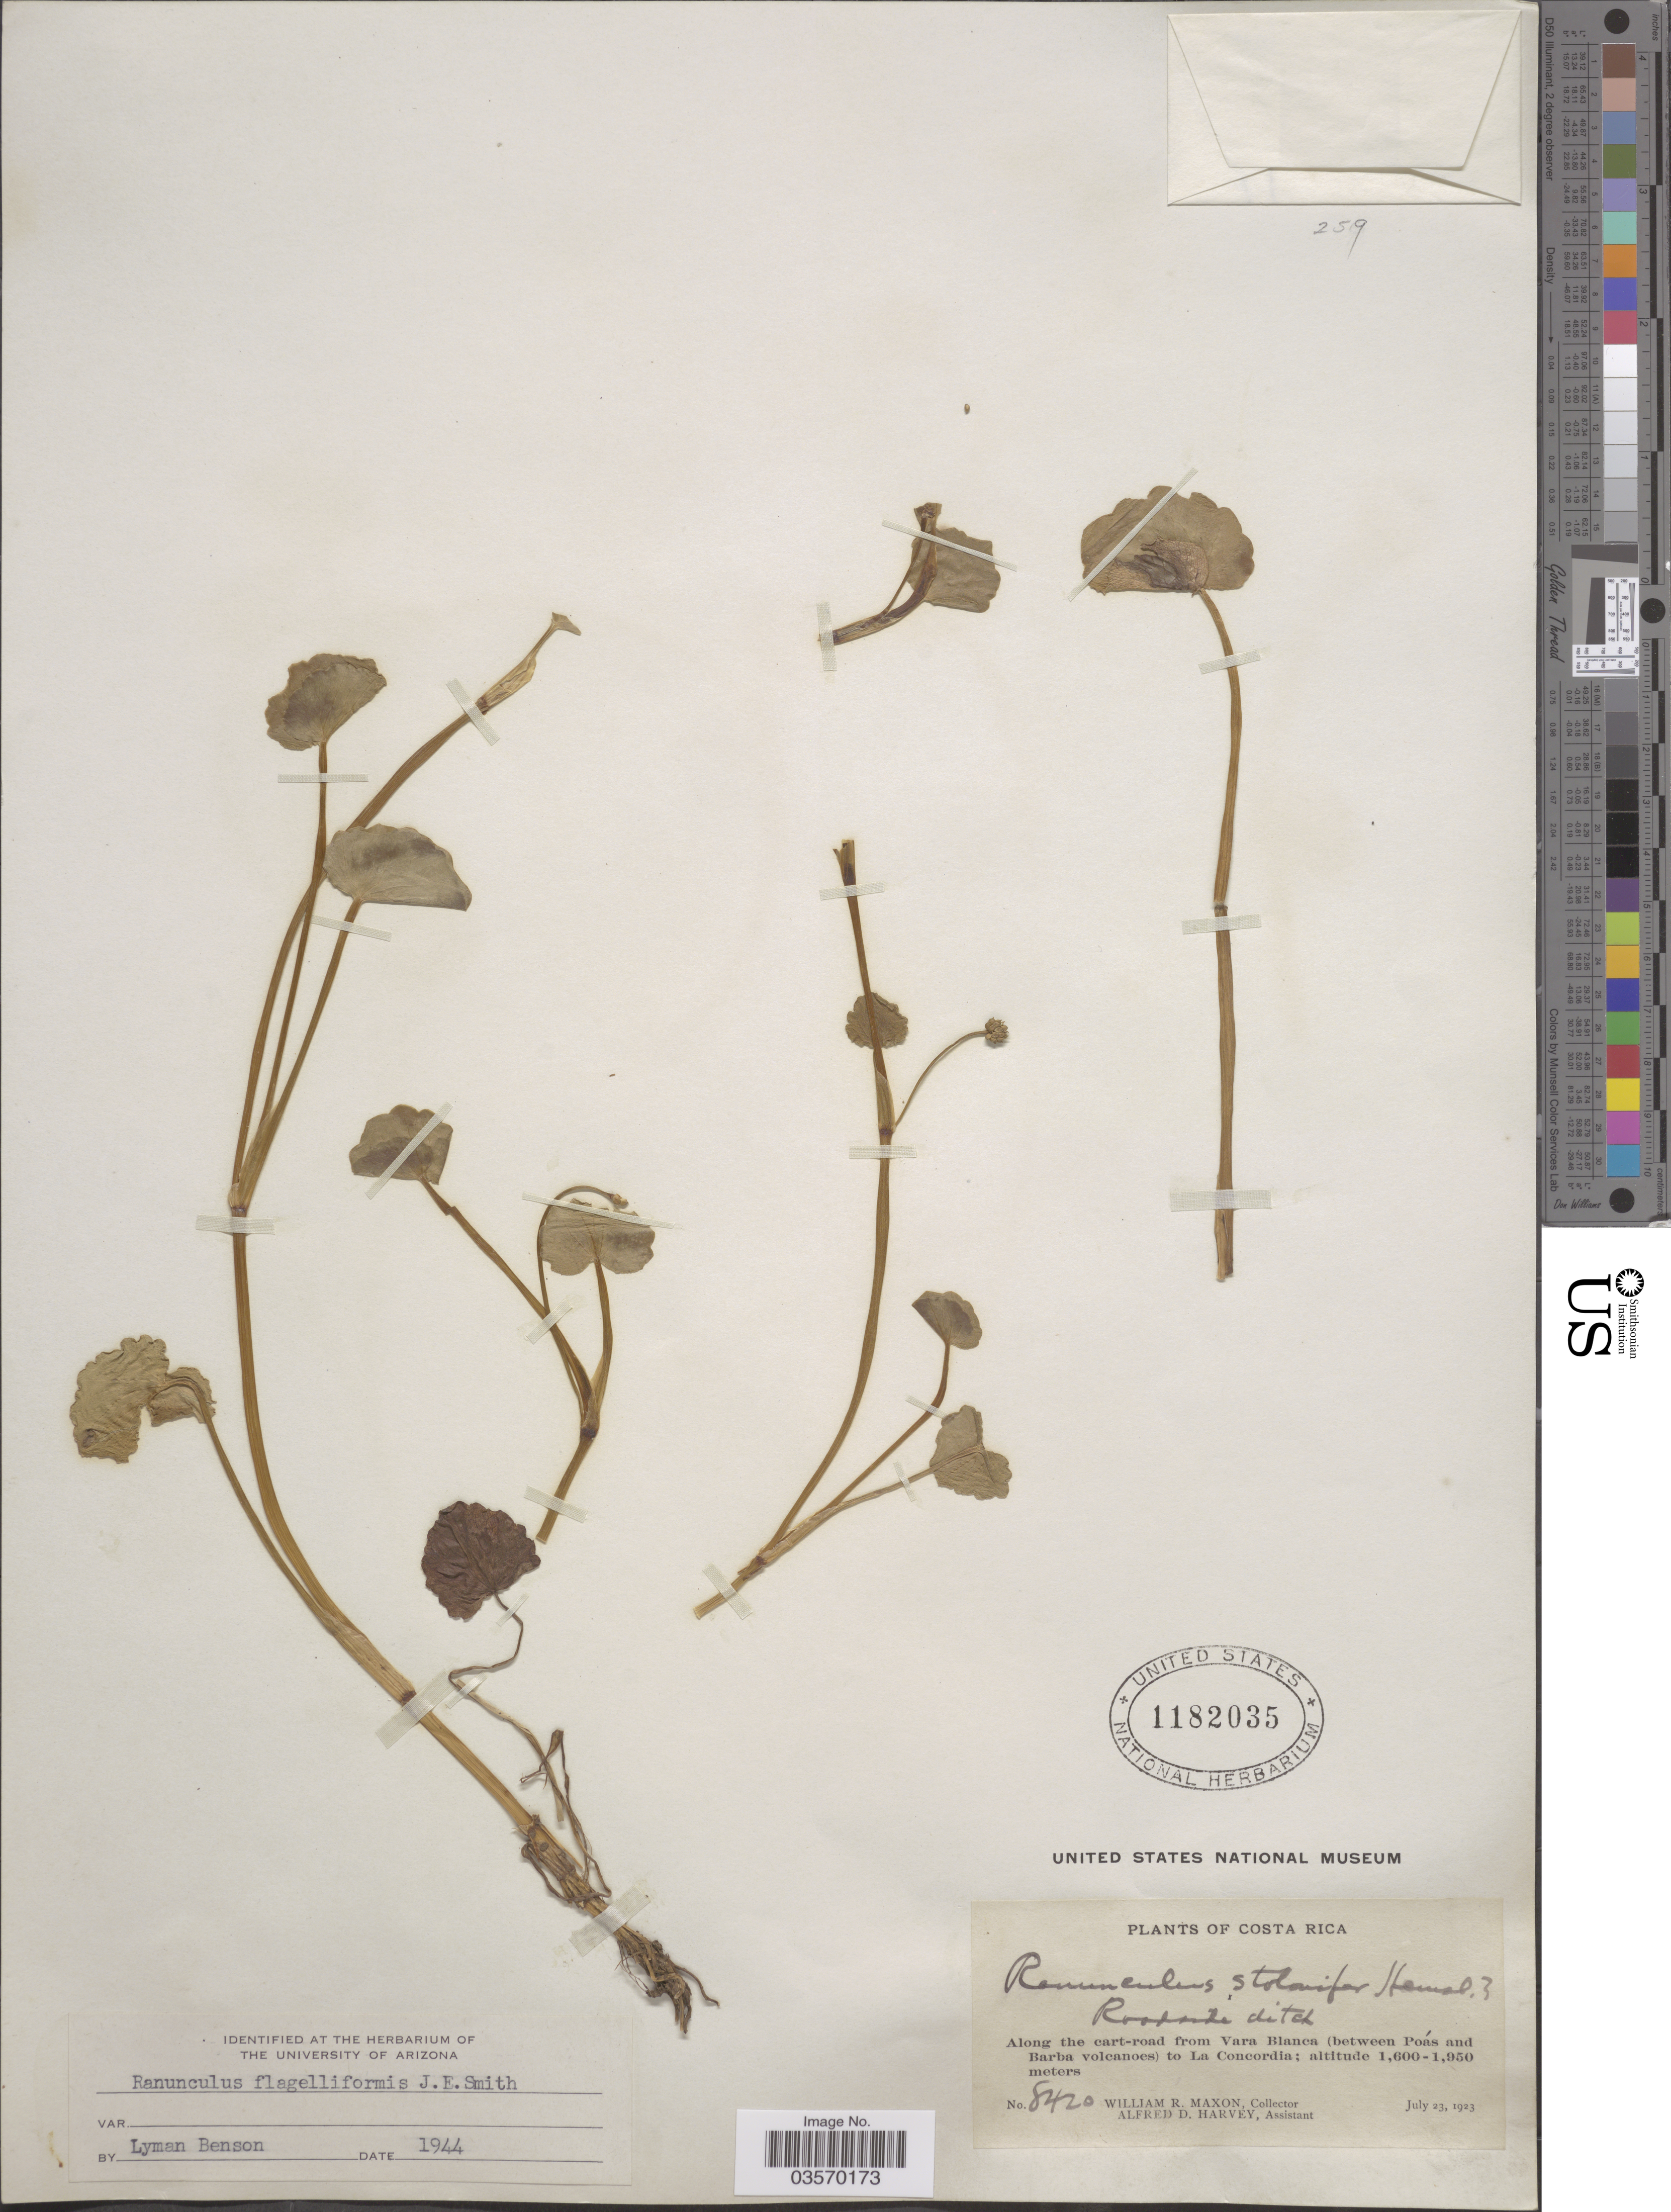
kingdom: Plantae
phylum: Tracheophyta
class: Magnoliopsida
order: Ranunculales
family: Ranunculaceae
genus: Ranunculus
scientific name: Ranunculus flagelliformis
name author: Sm.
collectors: W. R. Maxon & A. D. Harvey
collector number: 8420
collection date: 1923-07-23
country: Costa Rica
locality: Roadside ditch. Along the cart-road from Vara Blanca (between Poás and Barba volcanoes) to La Concordia.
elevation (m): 1600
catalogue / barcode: US 1182035